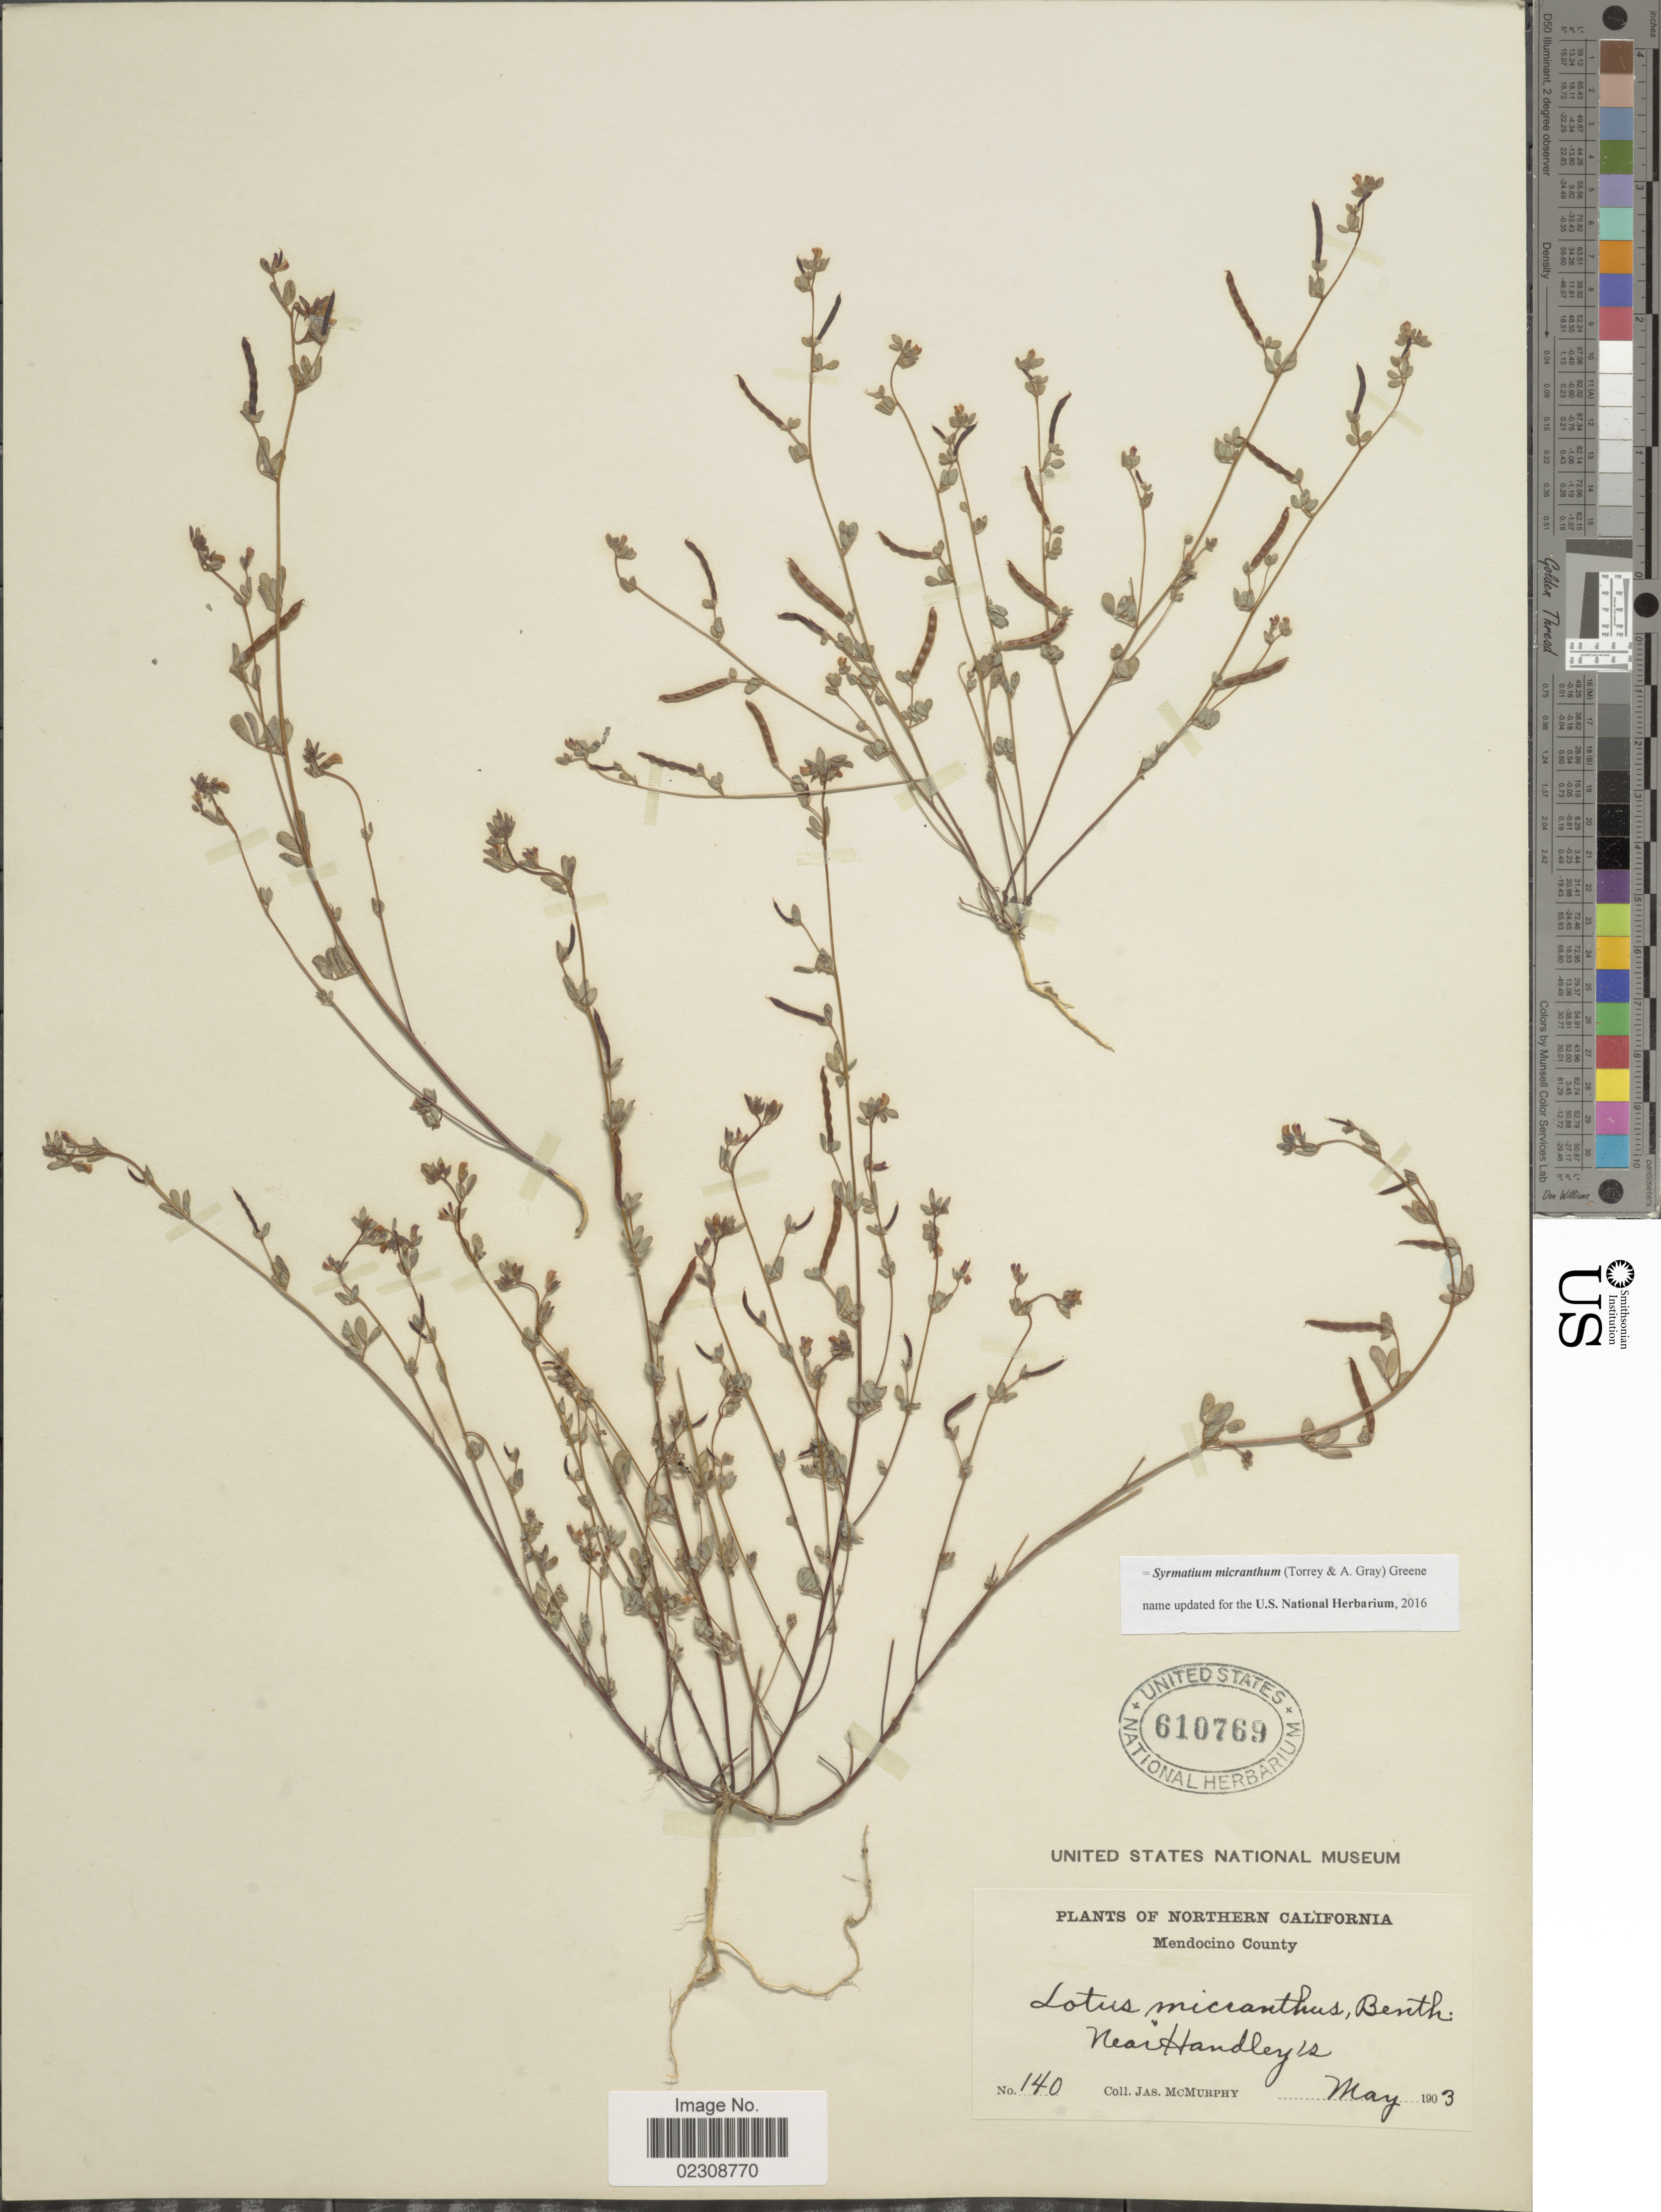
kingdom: Plantae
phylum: Tracheophyta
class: Magnoliopsida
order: Fabales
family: Fabaceae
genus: Syrmatium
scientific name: Syrmatium micranthum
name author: (Torr. & A. Gray) Greene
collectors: J. McMurphy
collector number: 140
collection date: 1903-05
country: United States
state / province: California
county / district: Mendocino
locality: Northern California. Mendocino County. Near Handley's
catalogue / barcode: US 610769